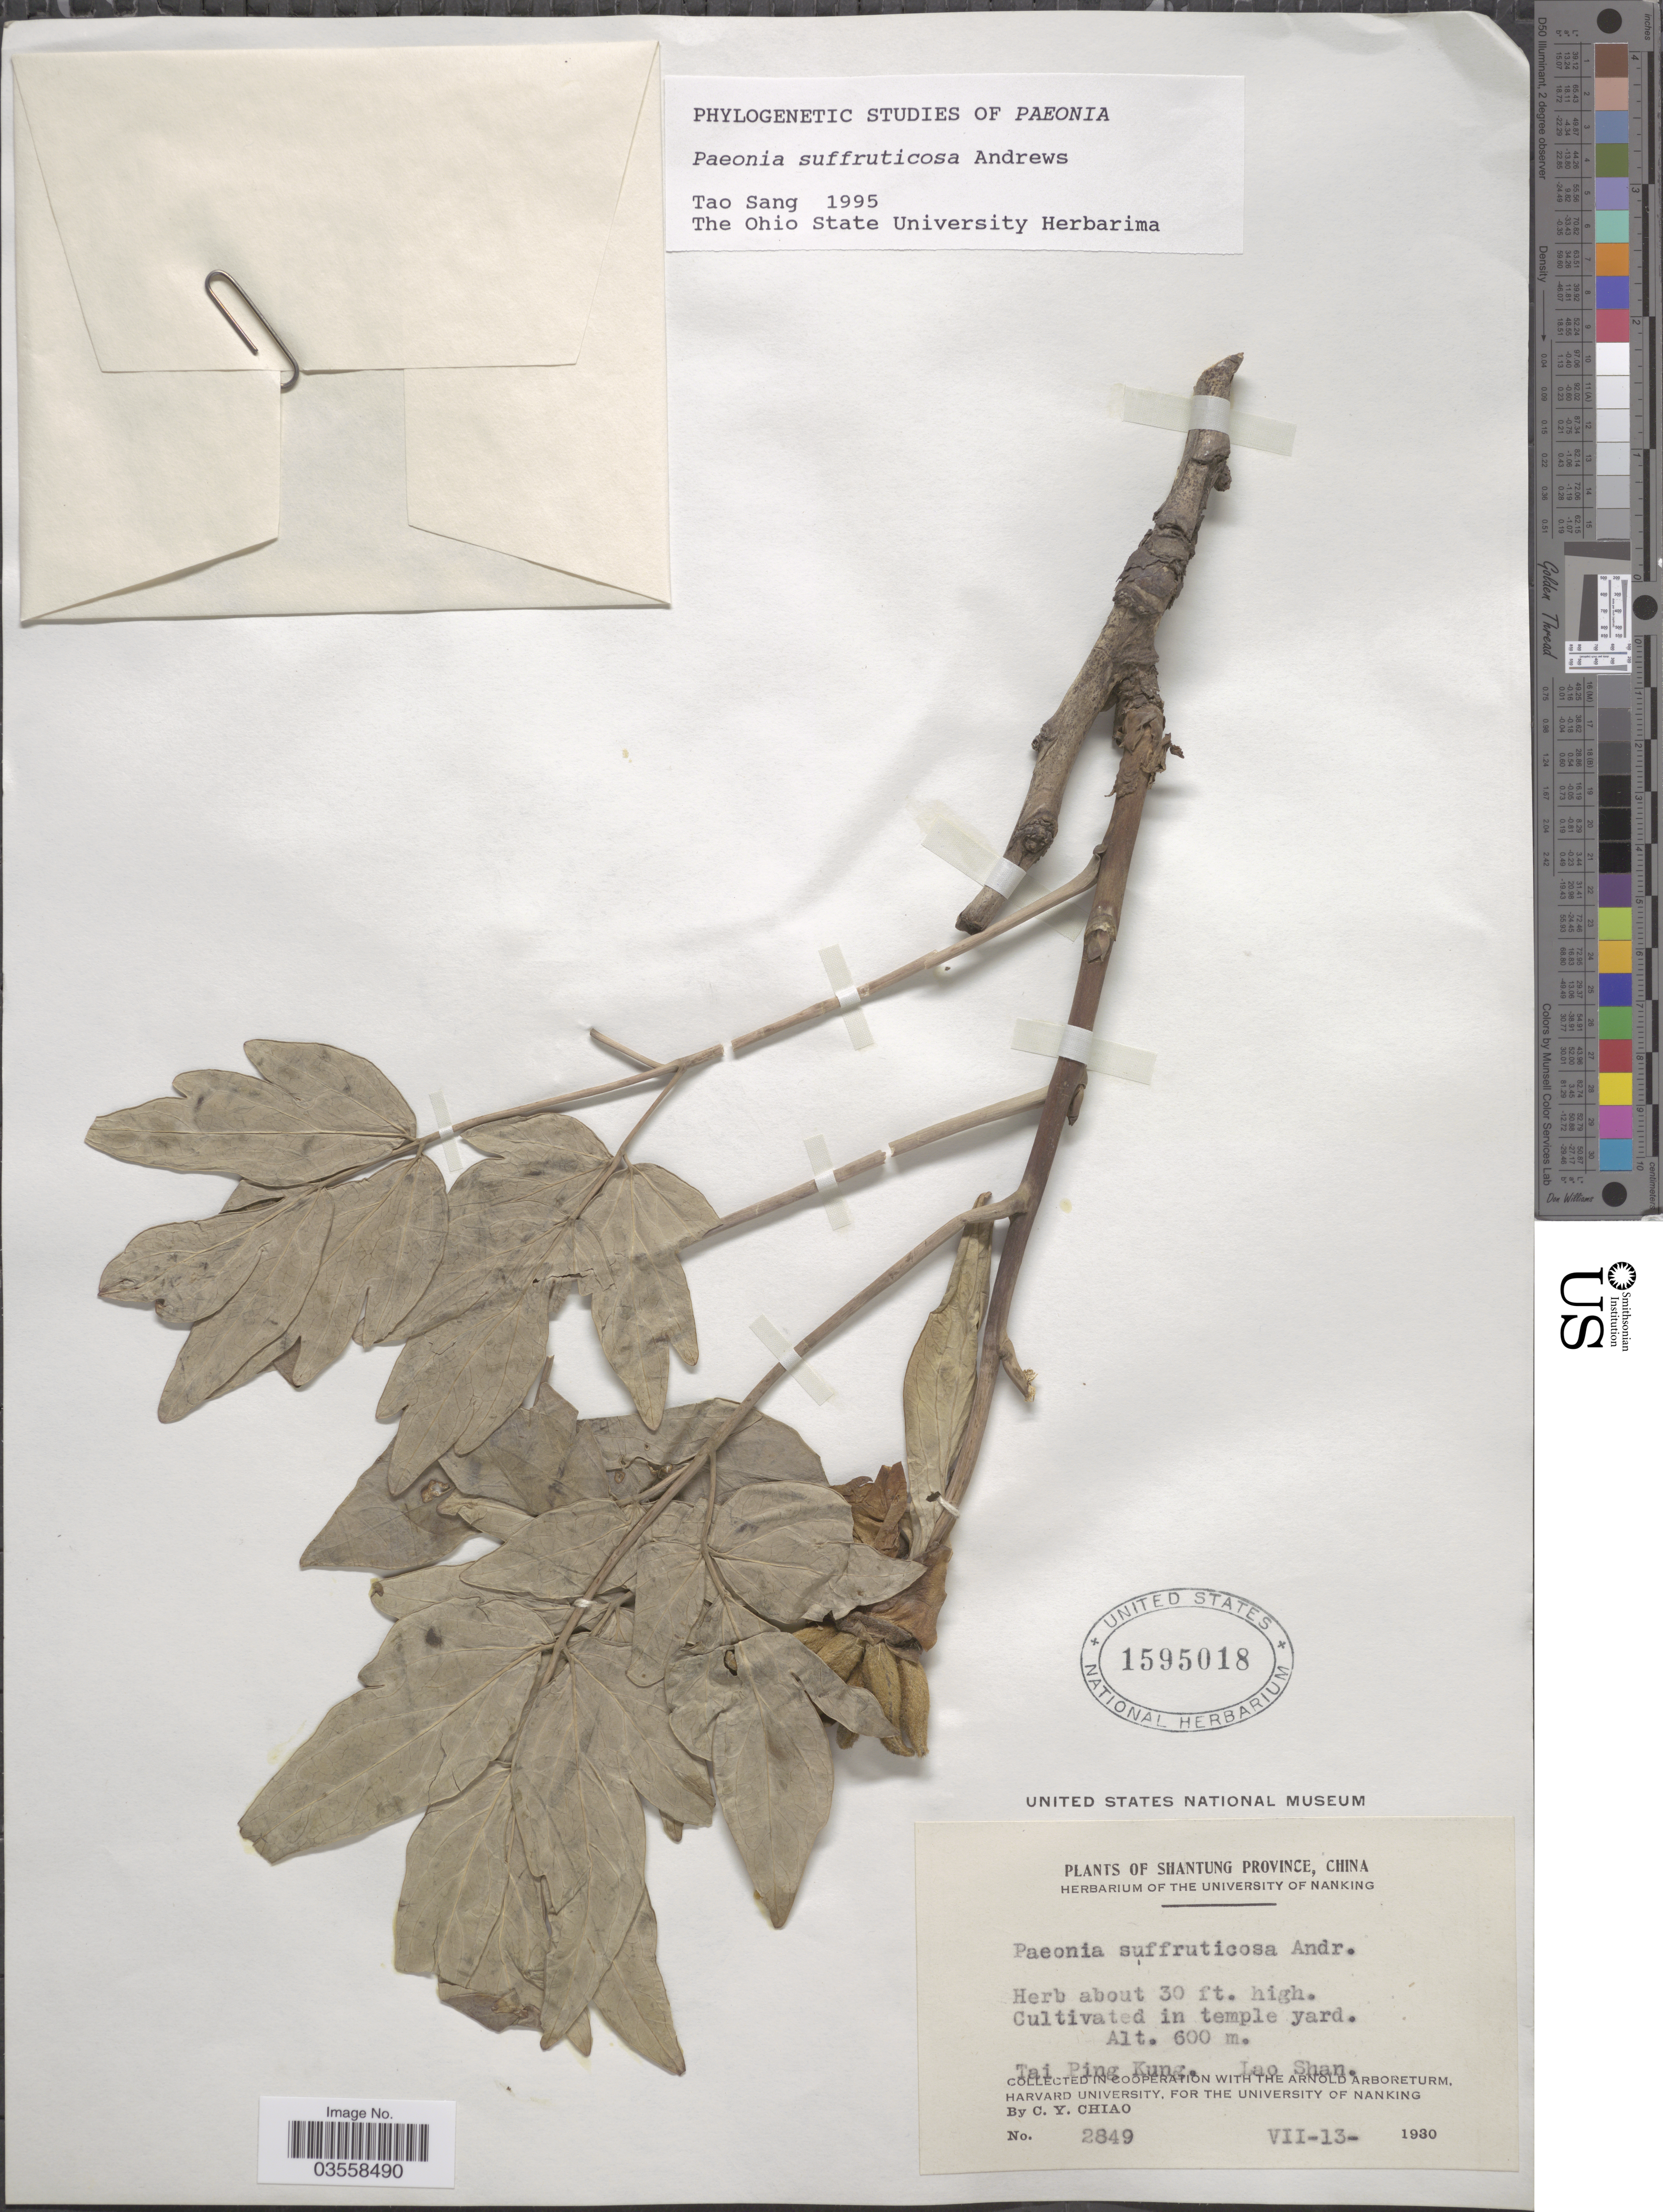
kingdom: Plantae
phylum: Tracheophyta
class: Magnoliopsida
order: Saxifragales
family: Paeoniaceae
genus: Paeonia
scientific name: Paeonia x suffruticosa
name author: Andrews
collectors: C. Y. Chiao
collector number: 2849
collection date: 1930-07-13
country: China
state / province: Shandong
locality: Shantung Province. Tai Ping Kung. Lao Shan.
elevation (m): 600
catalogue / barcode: US 1595018